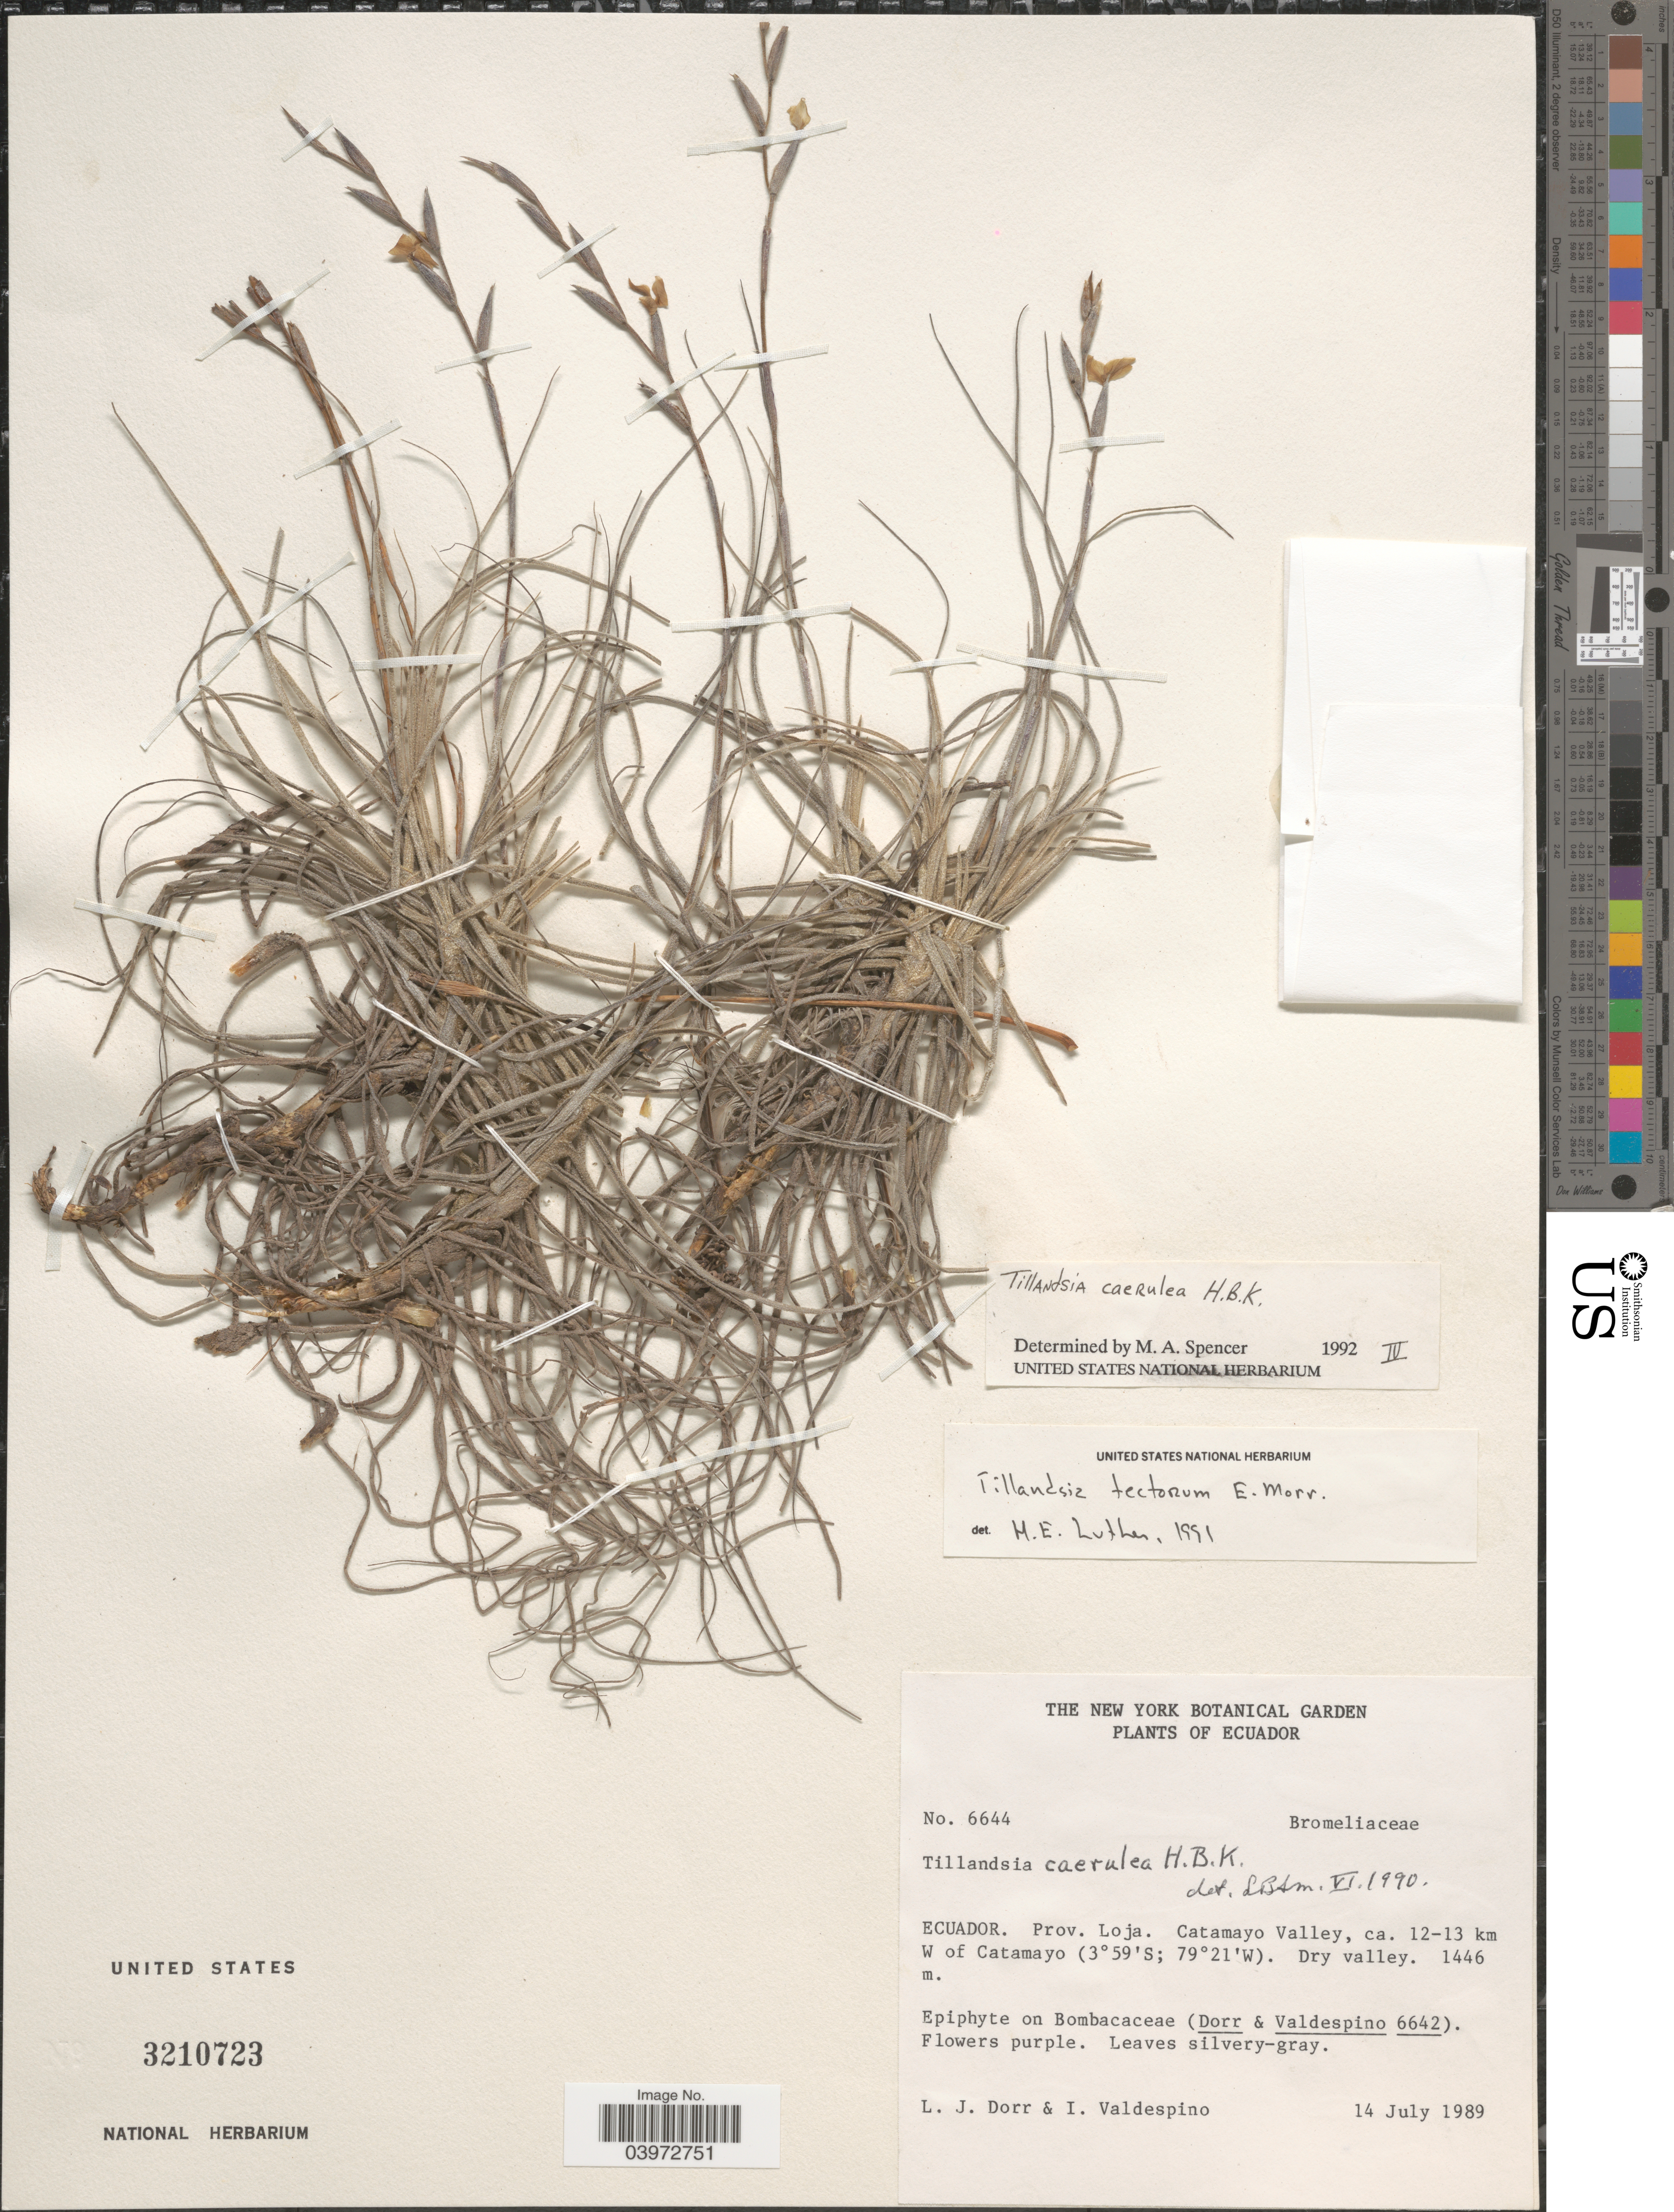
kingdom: Plantae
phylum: Tracheophyta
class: Liliopsida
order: Poales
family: Bromeliaceae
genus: Tillandsia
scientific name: Tillandsia caerulea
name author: Kunth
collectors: L. J. Dorr & I. Valdespino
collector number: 6644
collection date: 1989-07-14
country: Ecuador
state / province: Loja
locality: Catamayo Valley, ca. 12-13 km W of Catamayo.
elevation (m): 1446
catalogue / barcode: US 3210723